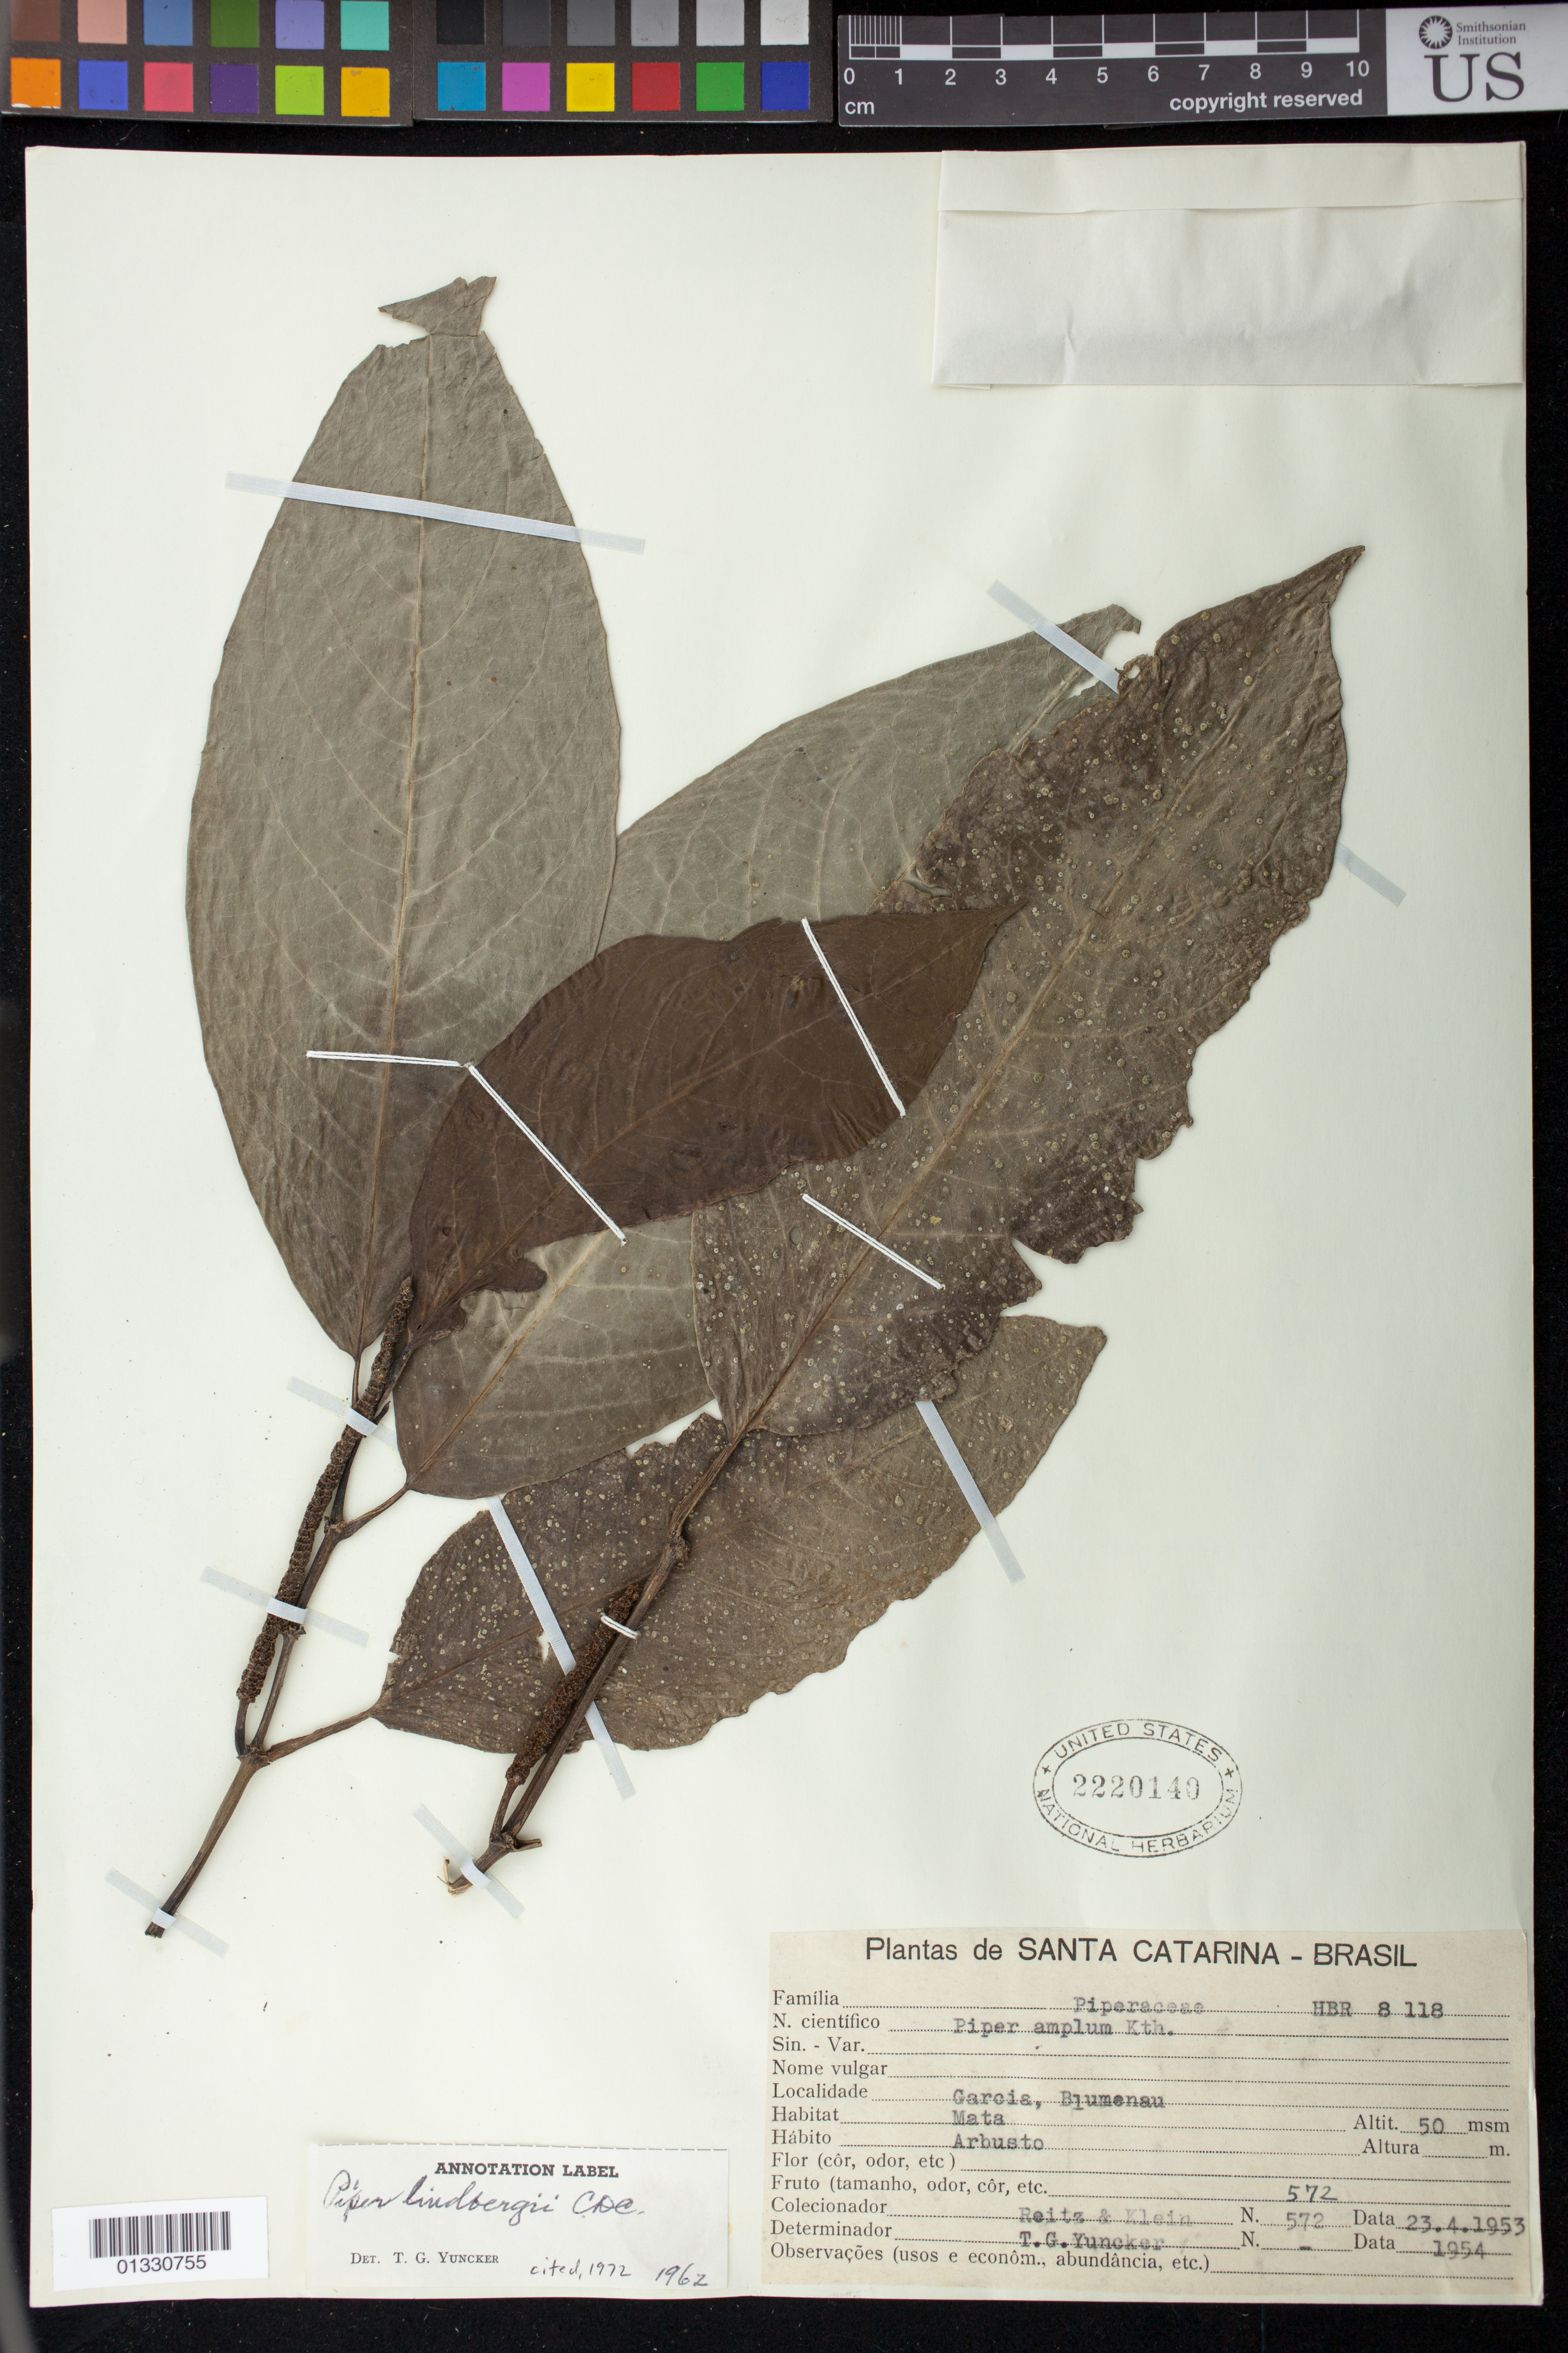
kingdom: Plantae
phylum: Tracheophyta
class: Magnoliopsida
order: Piperales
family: Piperaceae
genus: Piper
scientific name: Piper lindbergii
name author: C. DC.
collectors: R. Reitz & R. M. Klein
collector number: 572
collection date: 1953-04-23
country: Brazil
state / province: Santa Catarina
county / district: Blumenau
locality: Garcia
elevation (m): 50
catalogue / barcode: US 2220140